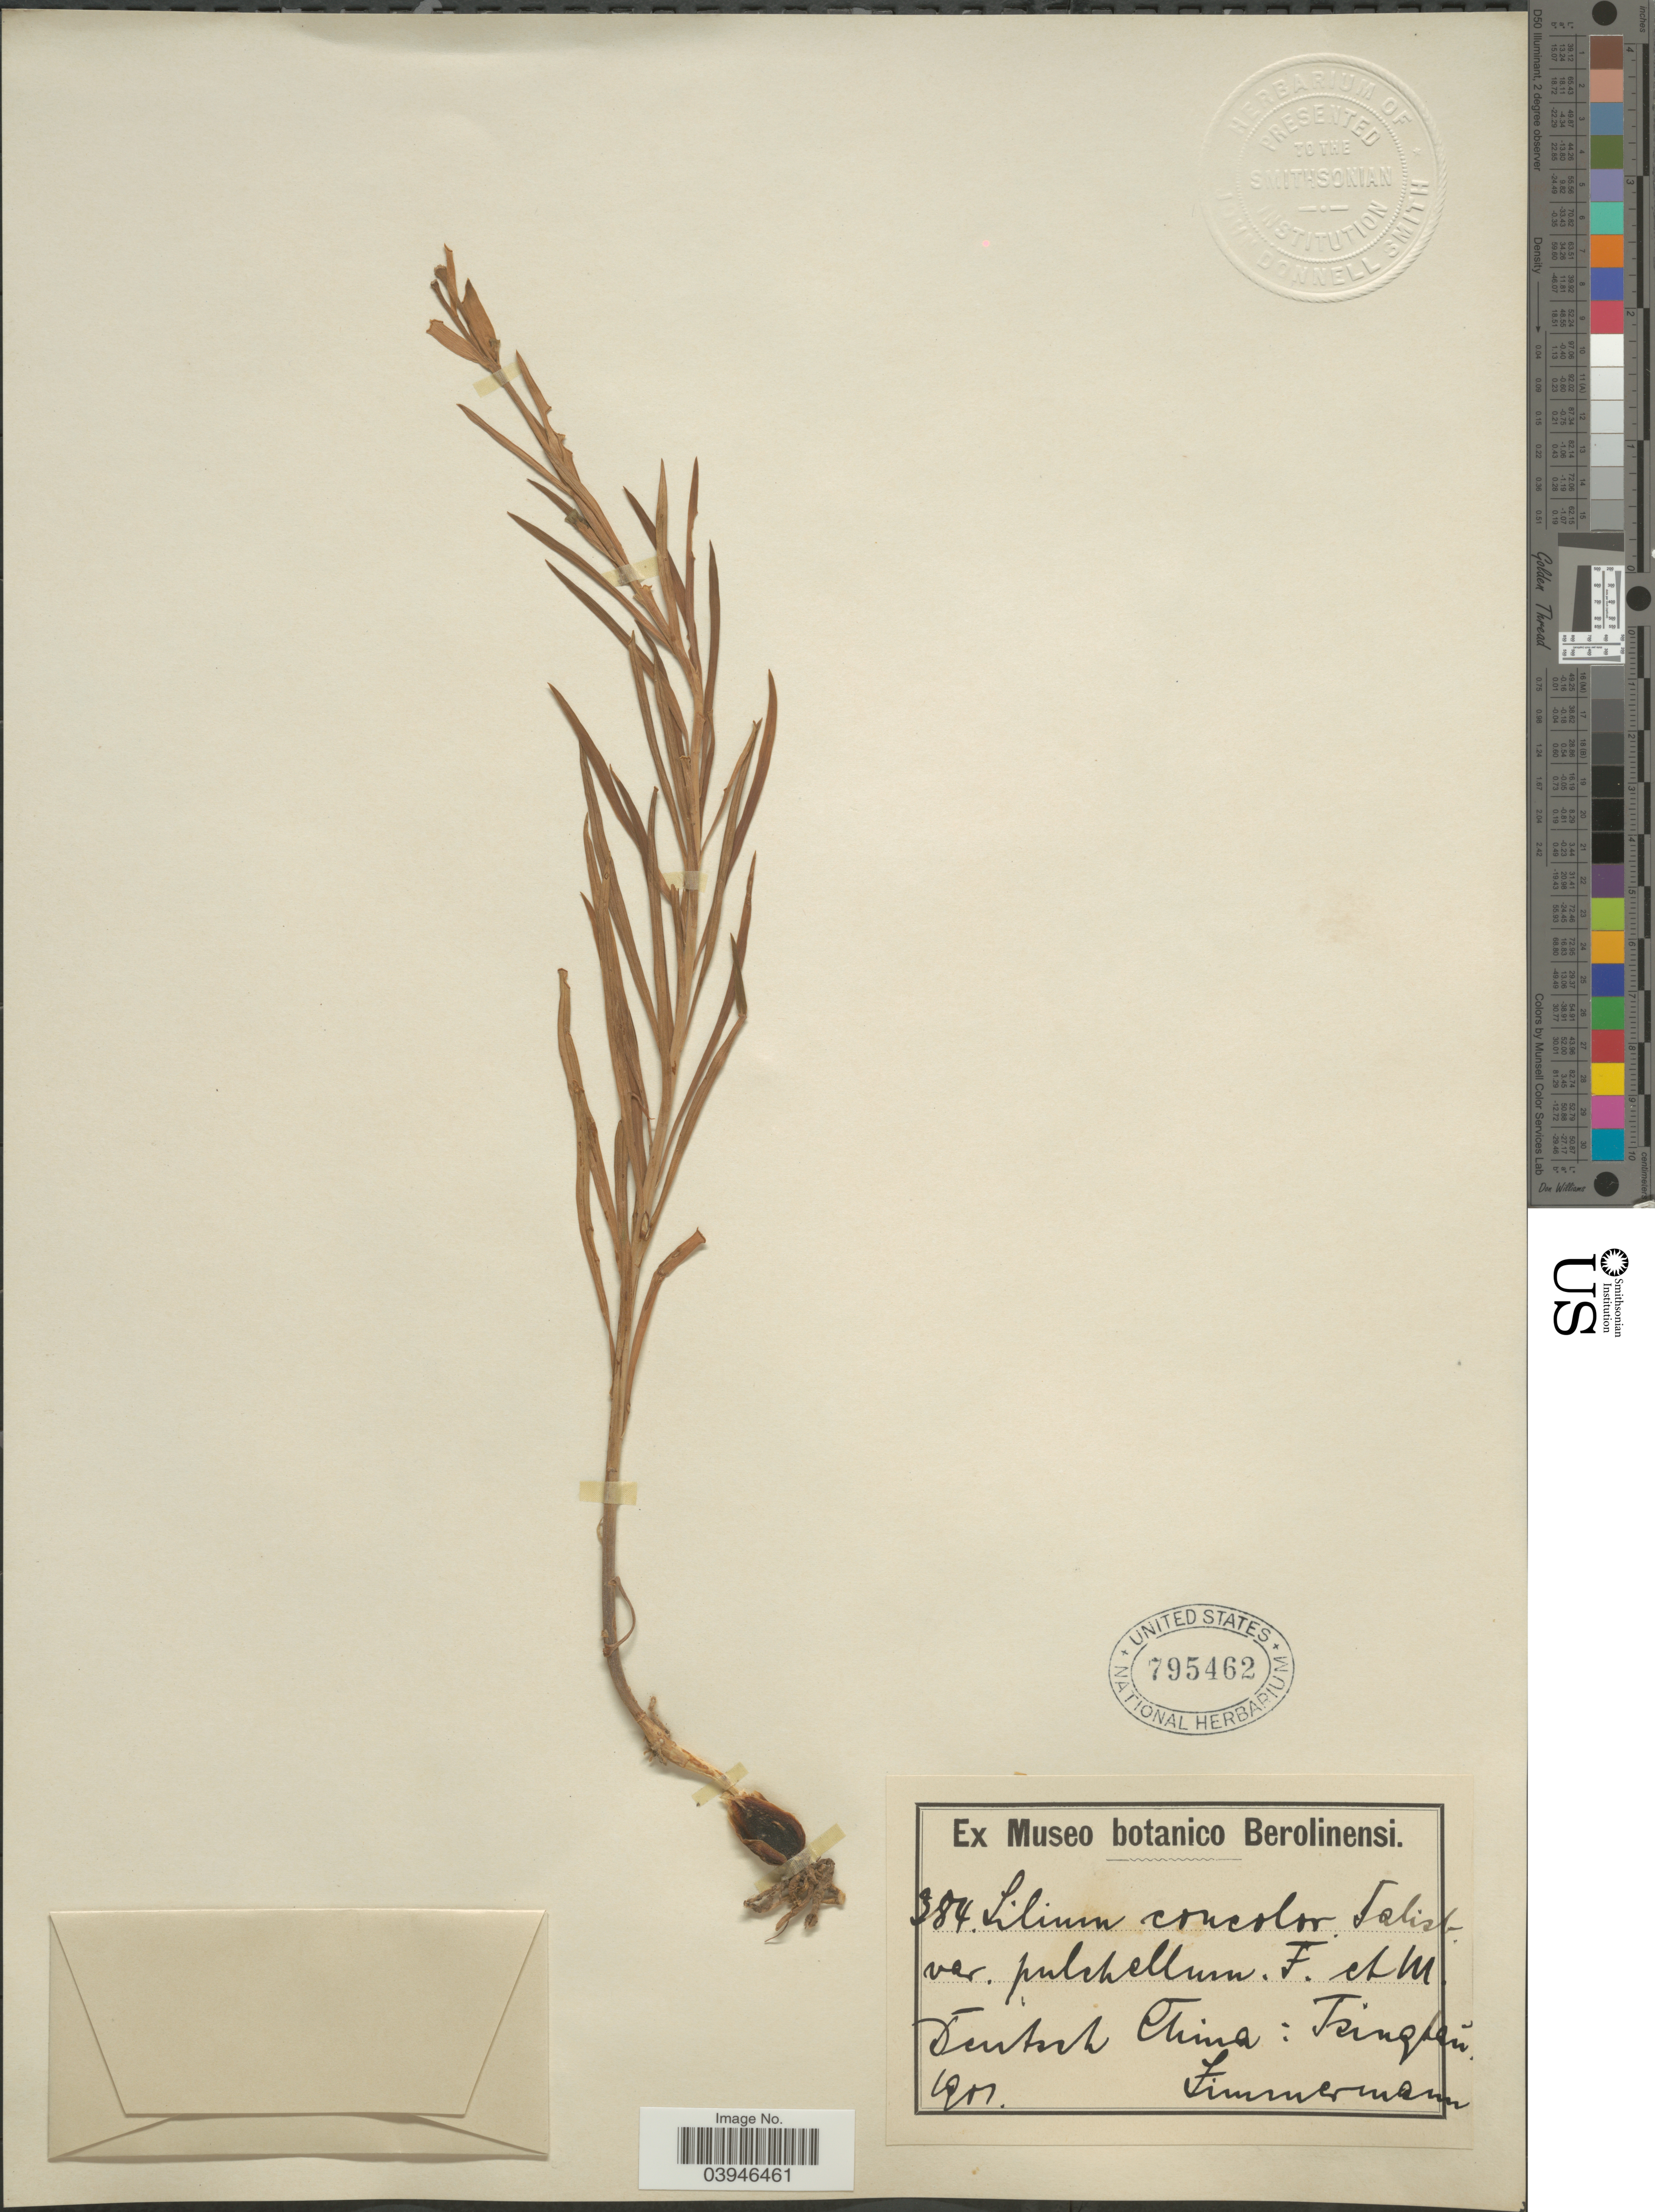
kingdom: Plantae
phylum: Tracheophyta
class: Liliopsida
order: Liliales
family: Liliaceae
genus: Lilium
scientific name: Lilium concolor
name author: Salisb.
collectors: -. Zimmermann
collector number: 384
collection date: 1901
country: China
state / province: Shandong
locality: Deutsch China: Tsingtau.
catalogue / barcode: US 795462